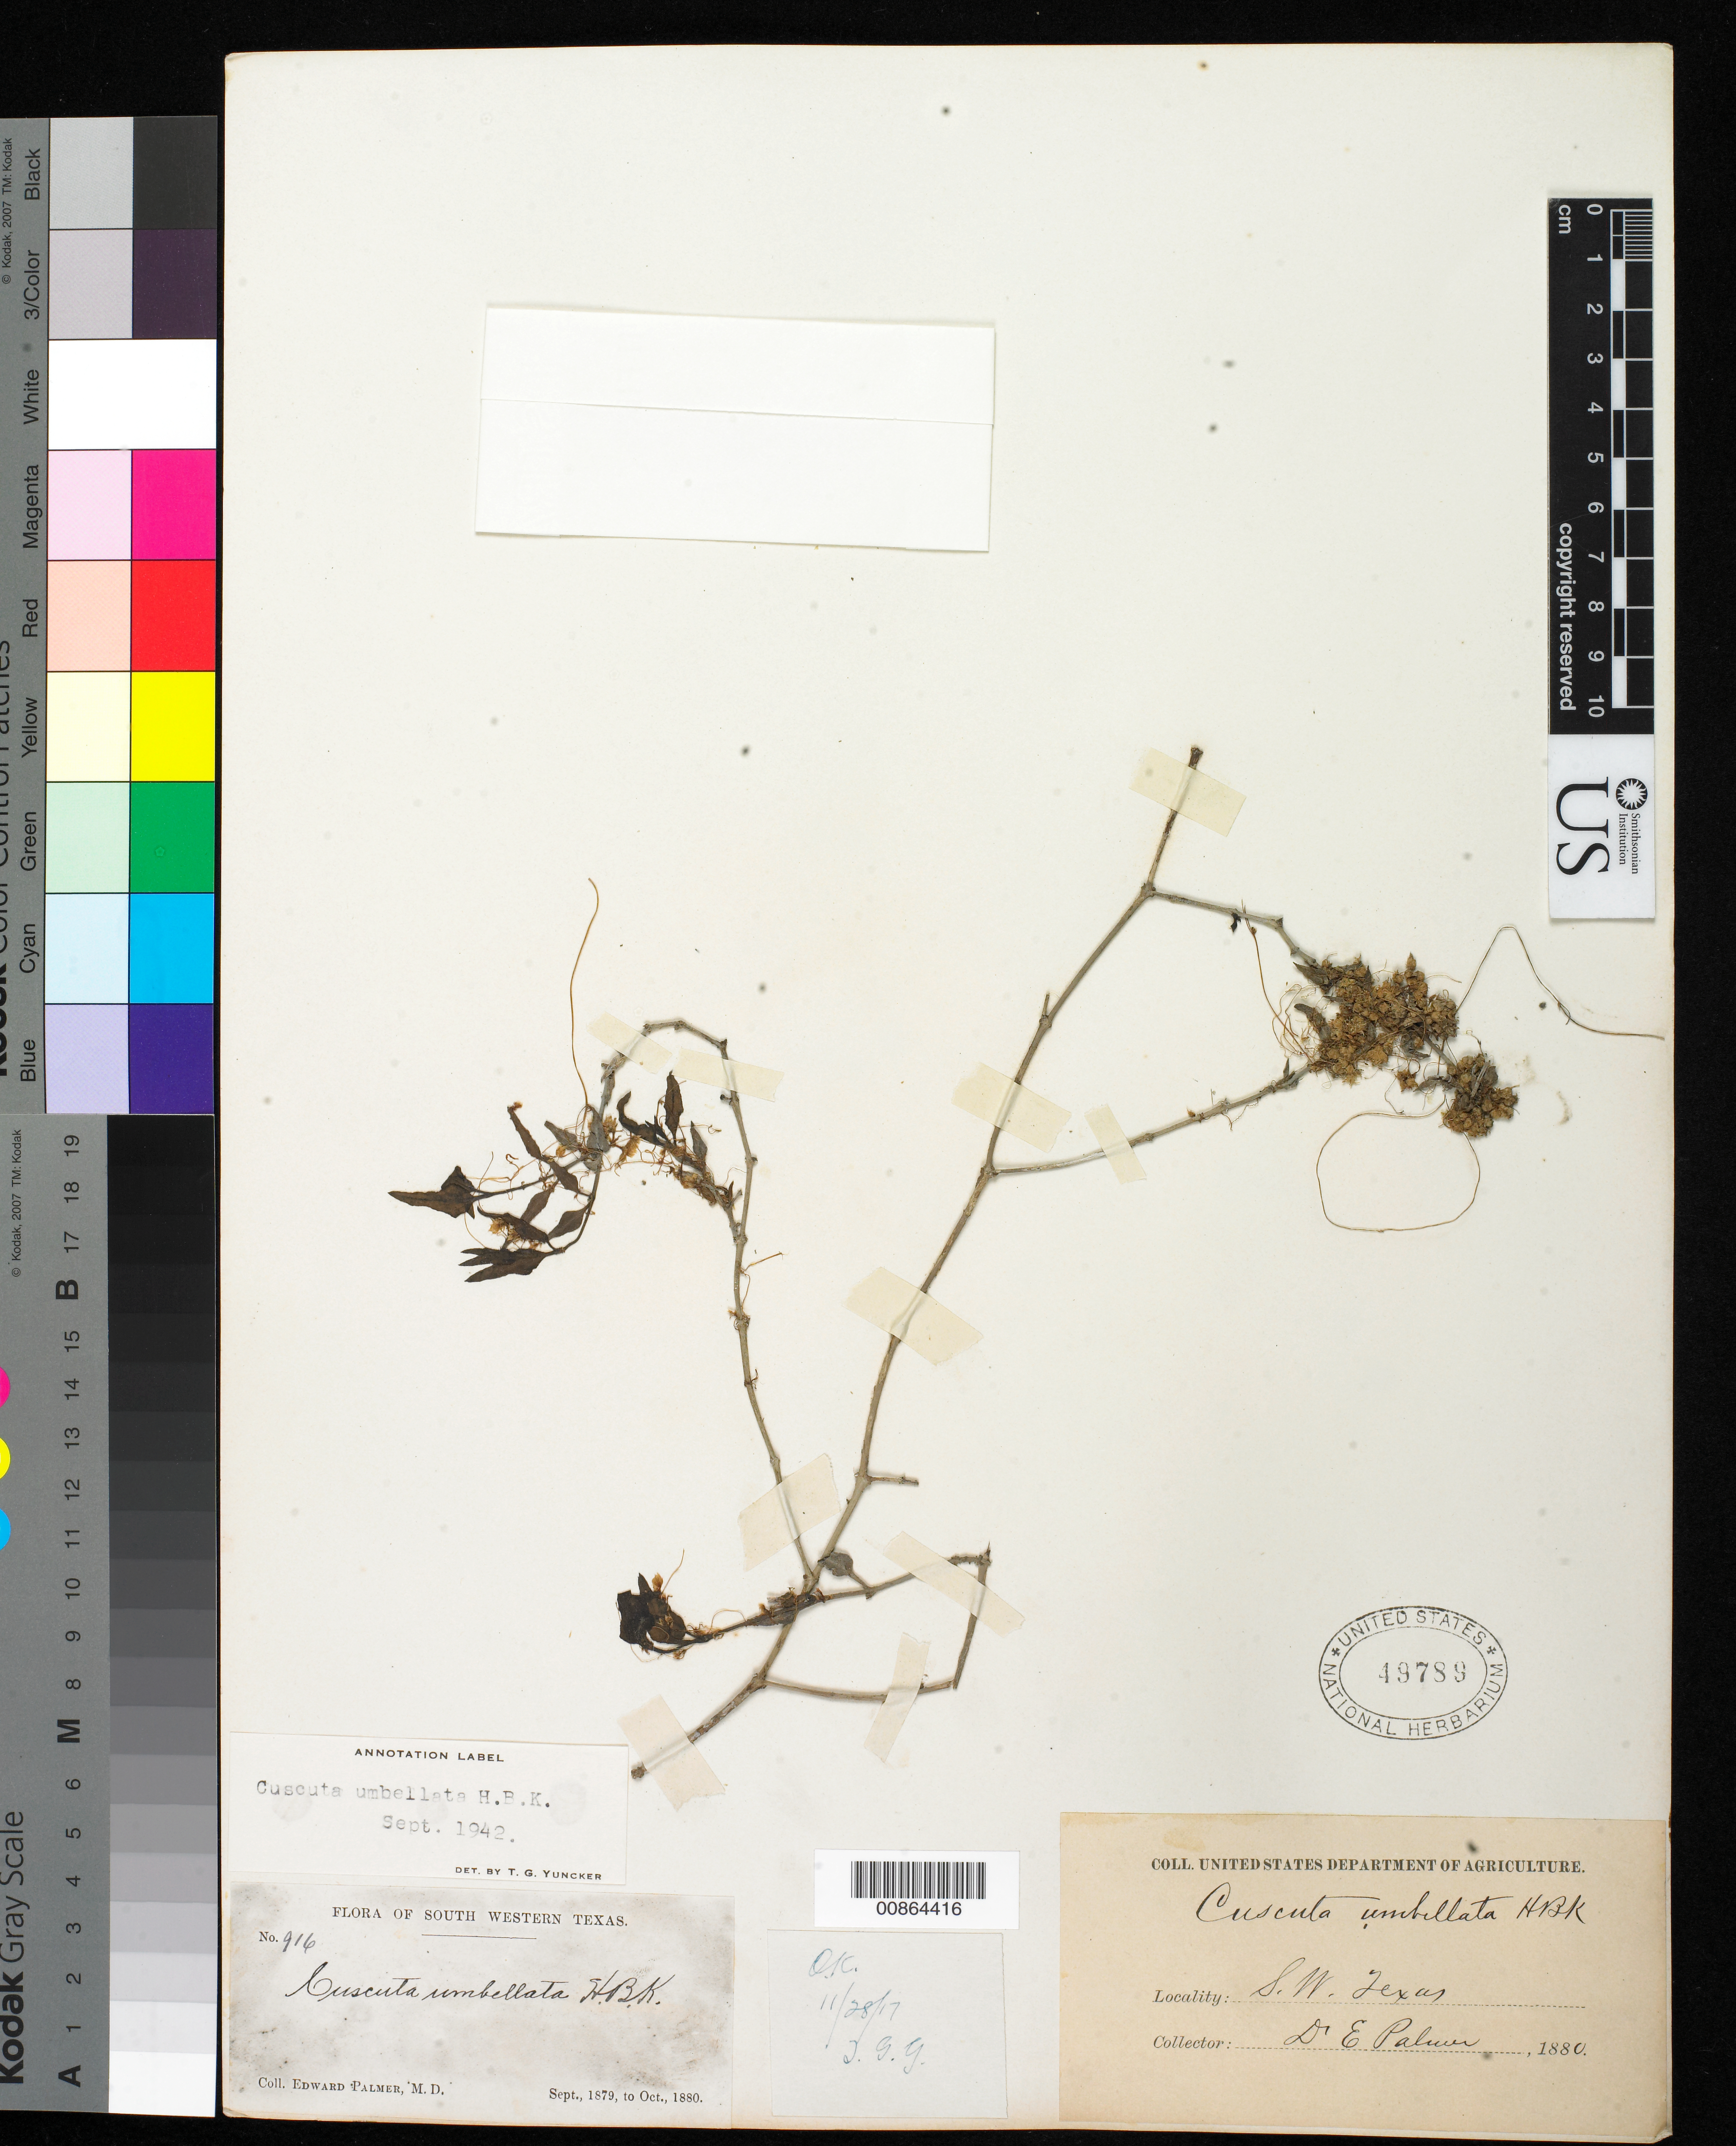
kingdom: Plantae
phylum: Tracheophyta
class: Magnoliopsida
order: Solanales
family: Convolvulaceae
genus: Cuscuta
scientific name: Cuscuta umbellata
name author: Kunth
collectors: E. Palmer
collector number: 916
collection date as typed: Sep 1879 to -- Oct 1880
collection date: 1879-09/1880-10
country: United States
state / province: Texas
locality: South Western Texas.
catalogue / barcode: US 49789